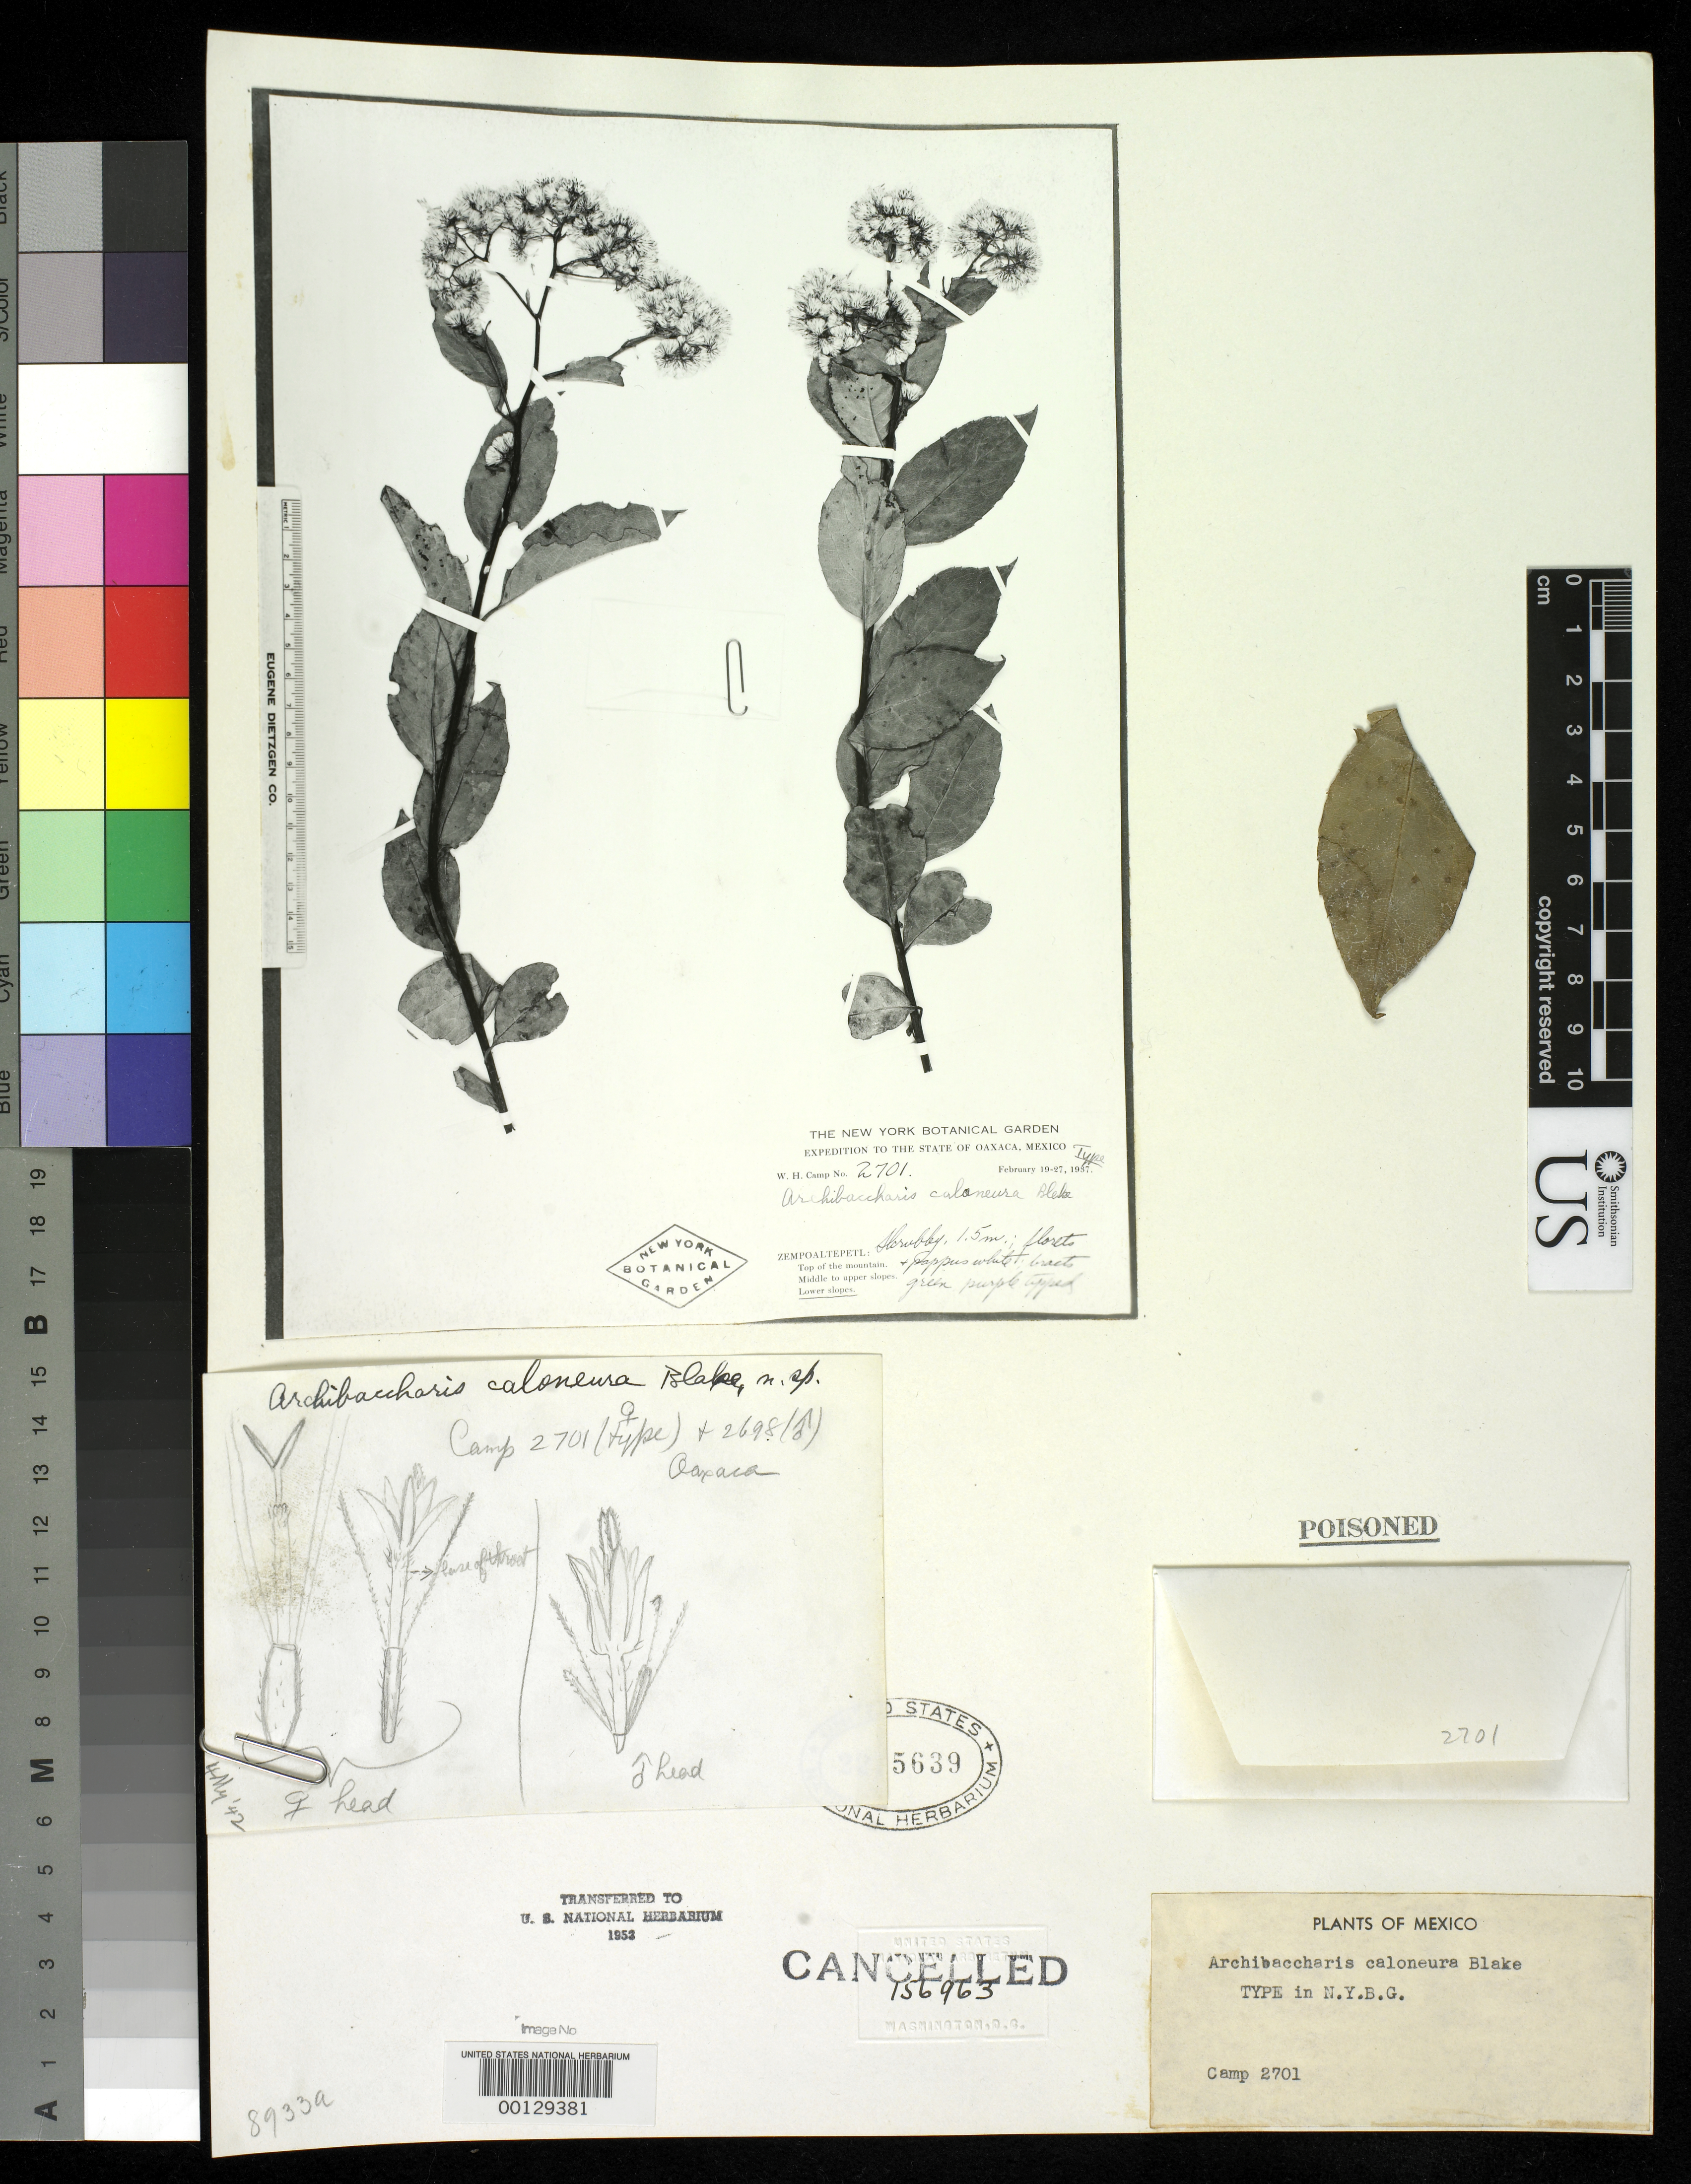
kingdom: Plantae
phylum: Tracheophyta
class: Magnoliopsida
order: Asterales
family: Asteraceae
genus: Archibaccharis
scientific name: Archibaccharis caloneura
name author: S.F. Blake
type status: Type Fragment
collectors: W. H. Camp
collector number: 2701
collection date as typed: Feb 1937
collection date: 1937-02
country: Mexico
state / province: Oaxaca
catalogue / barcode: US 2215639